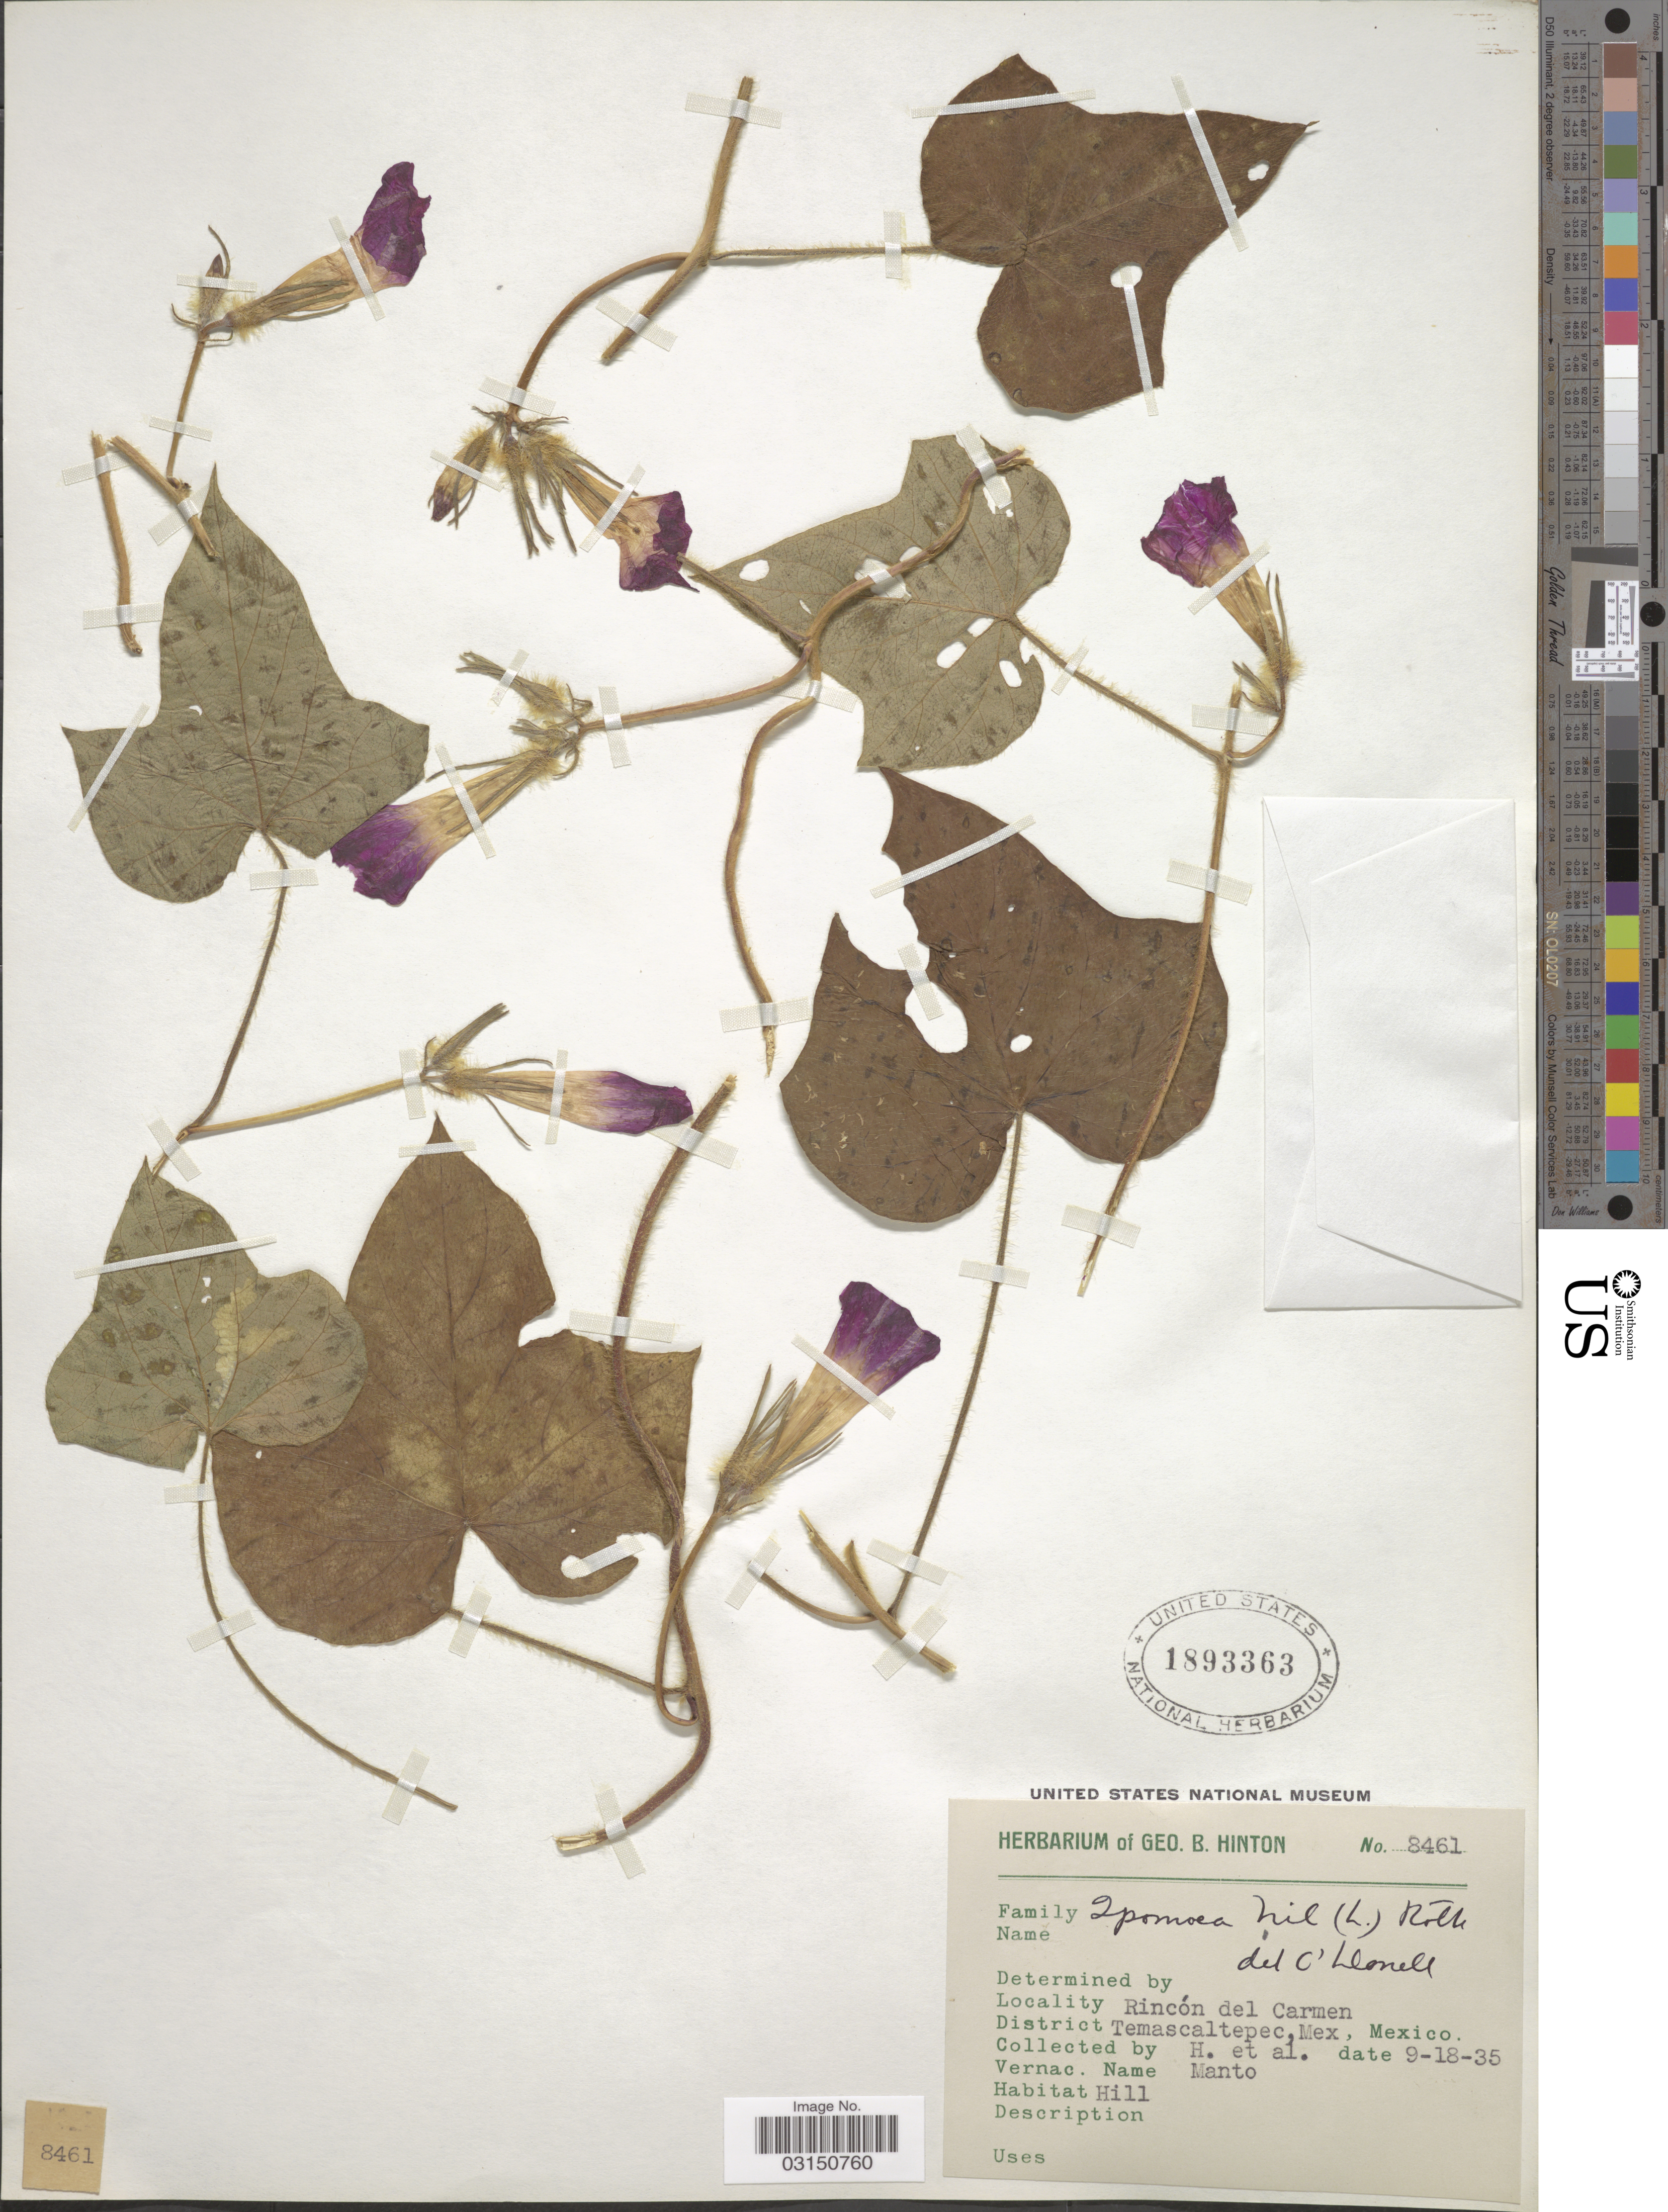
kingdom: Plantae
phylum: Tracheophyta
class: Magnoliopsida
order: Solanales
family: Convolvulaceae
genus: Ipomoea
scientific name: Ipomoea nil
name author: (L.) Roth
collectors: G. B. Hinton & et al.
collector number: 8461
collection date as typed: Transcribed d/m/y: 18/9/35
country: Mexico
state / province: México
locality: Rincón del Carmen. District Temascaltepec.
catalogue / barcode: US 1893363